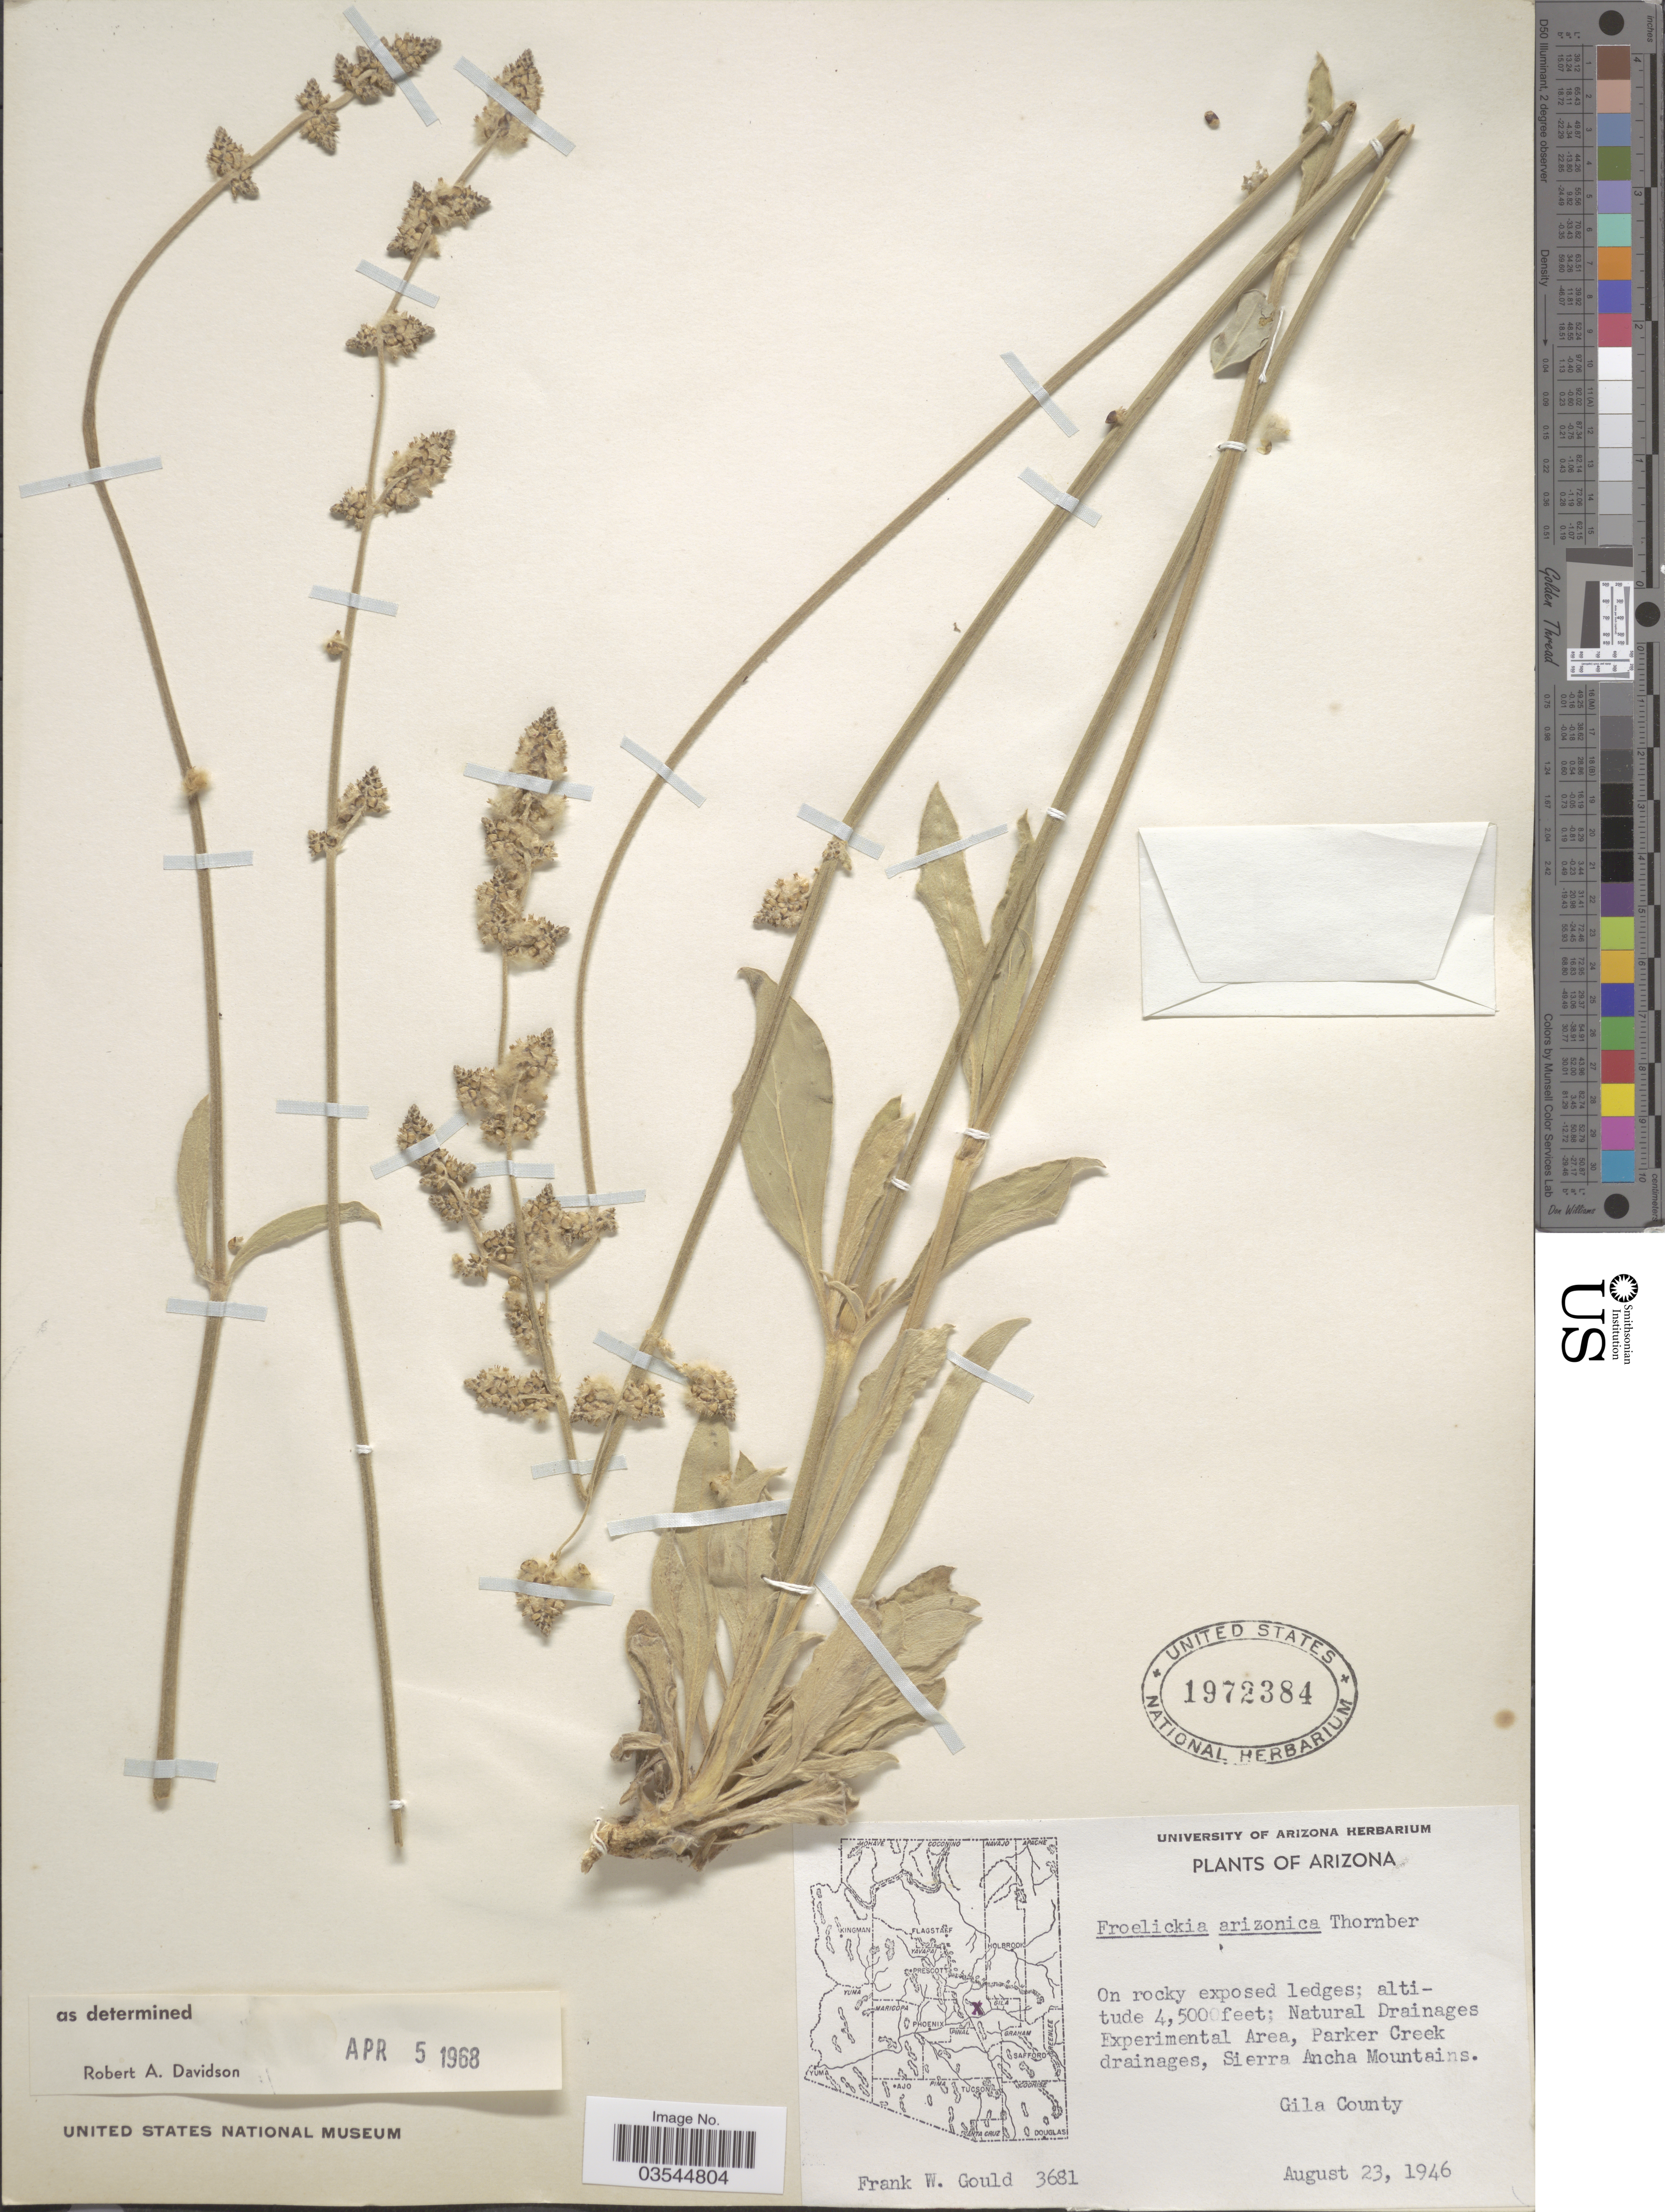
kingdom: Plantae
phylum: Tracheophyta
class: Magnoliopsida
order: Caryophyllales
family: Amaranthaceae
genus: Froelichia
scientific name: Froelichia arizonica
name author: Thornber ex Standl.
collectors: F. W. Gould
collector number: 3681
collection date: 1946-08-23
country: United States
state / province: Arizona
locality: Natural Drainages Experimental Area, Parker Creek drainages, Sierra Ancha Mountains. Gila County.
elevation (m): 1372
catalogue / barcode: US 1972384